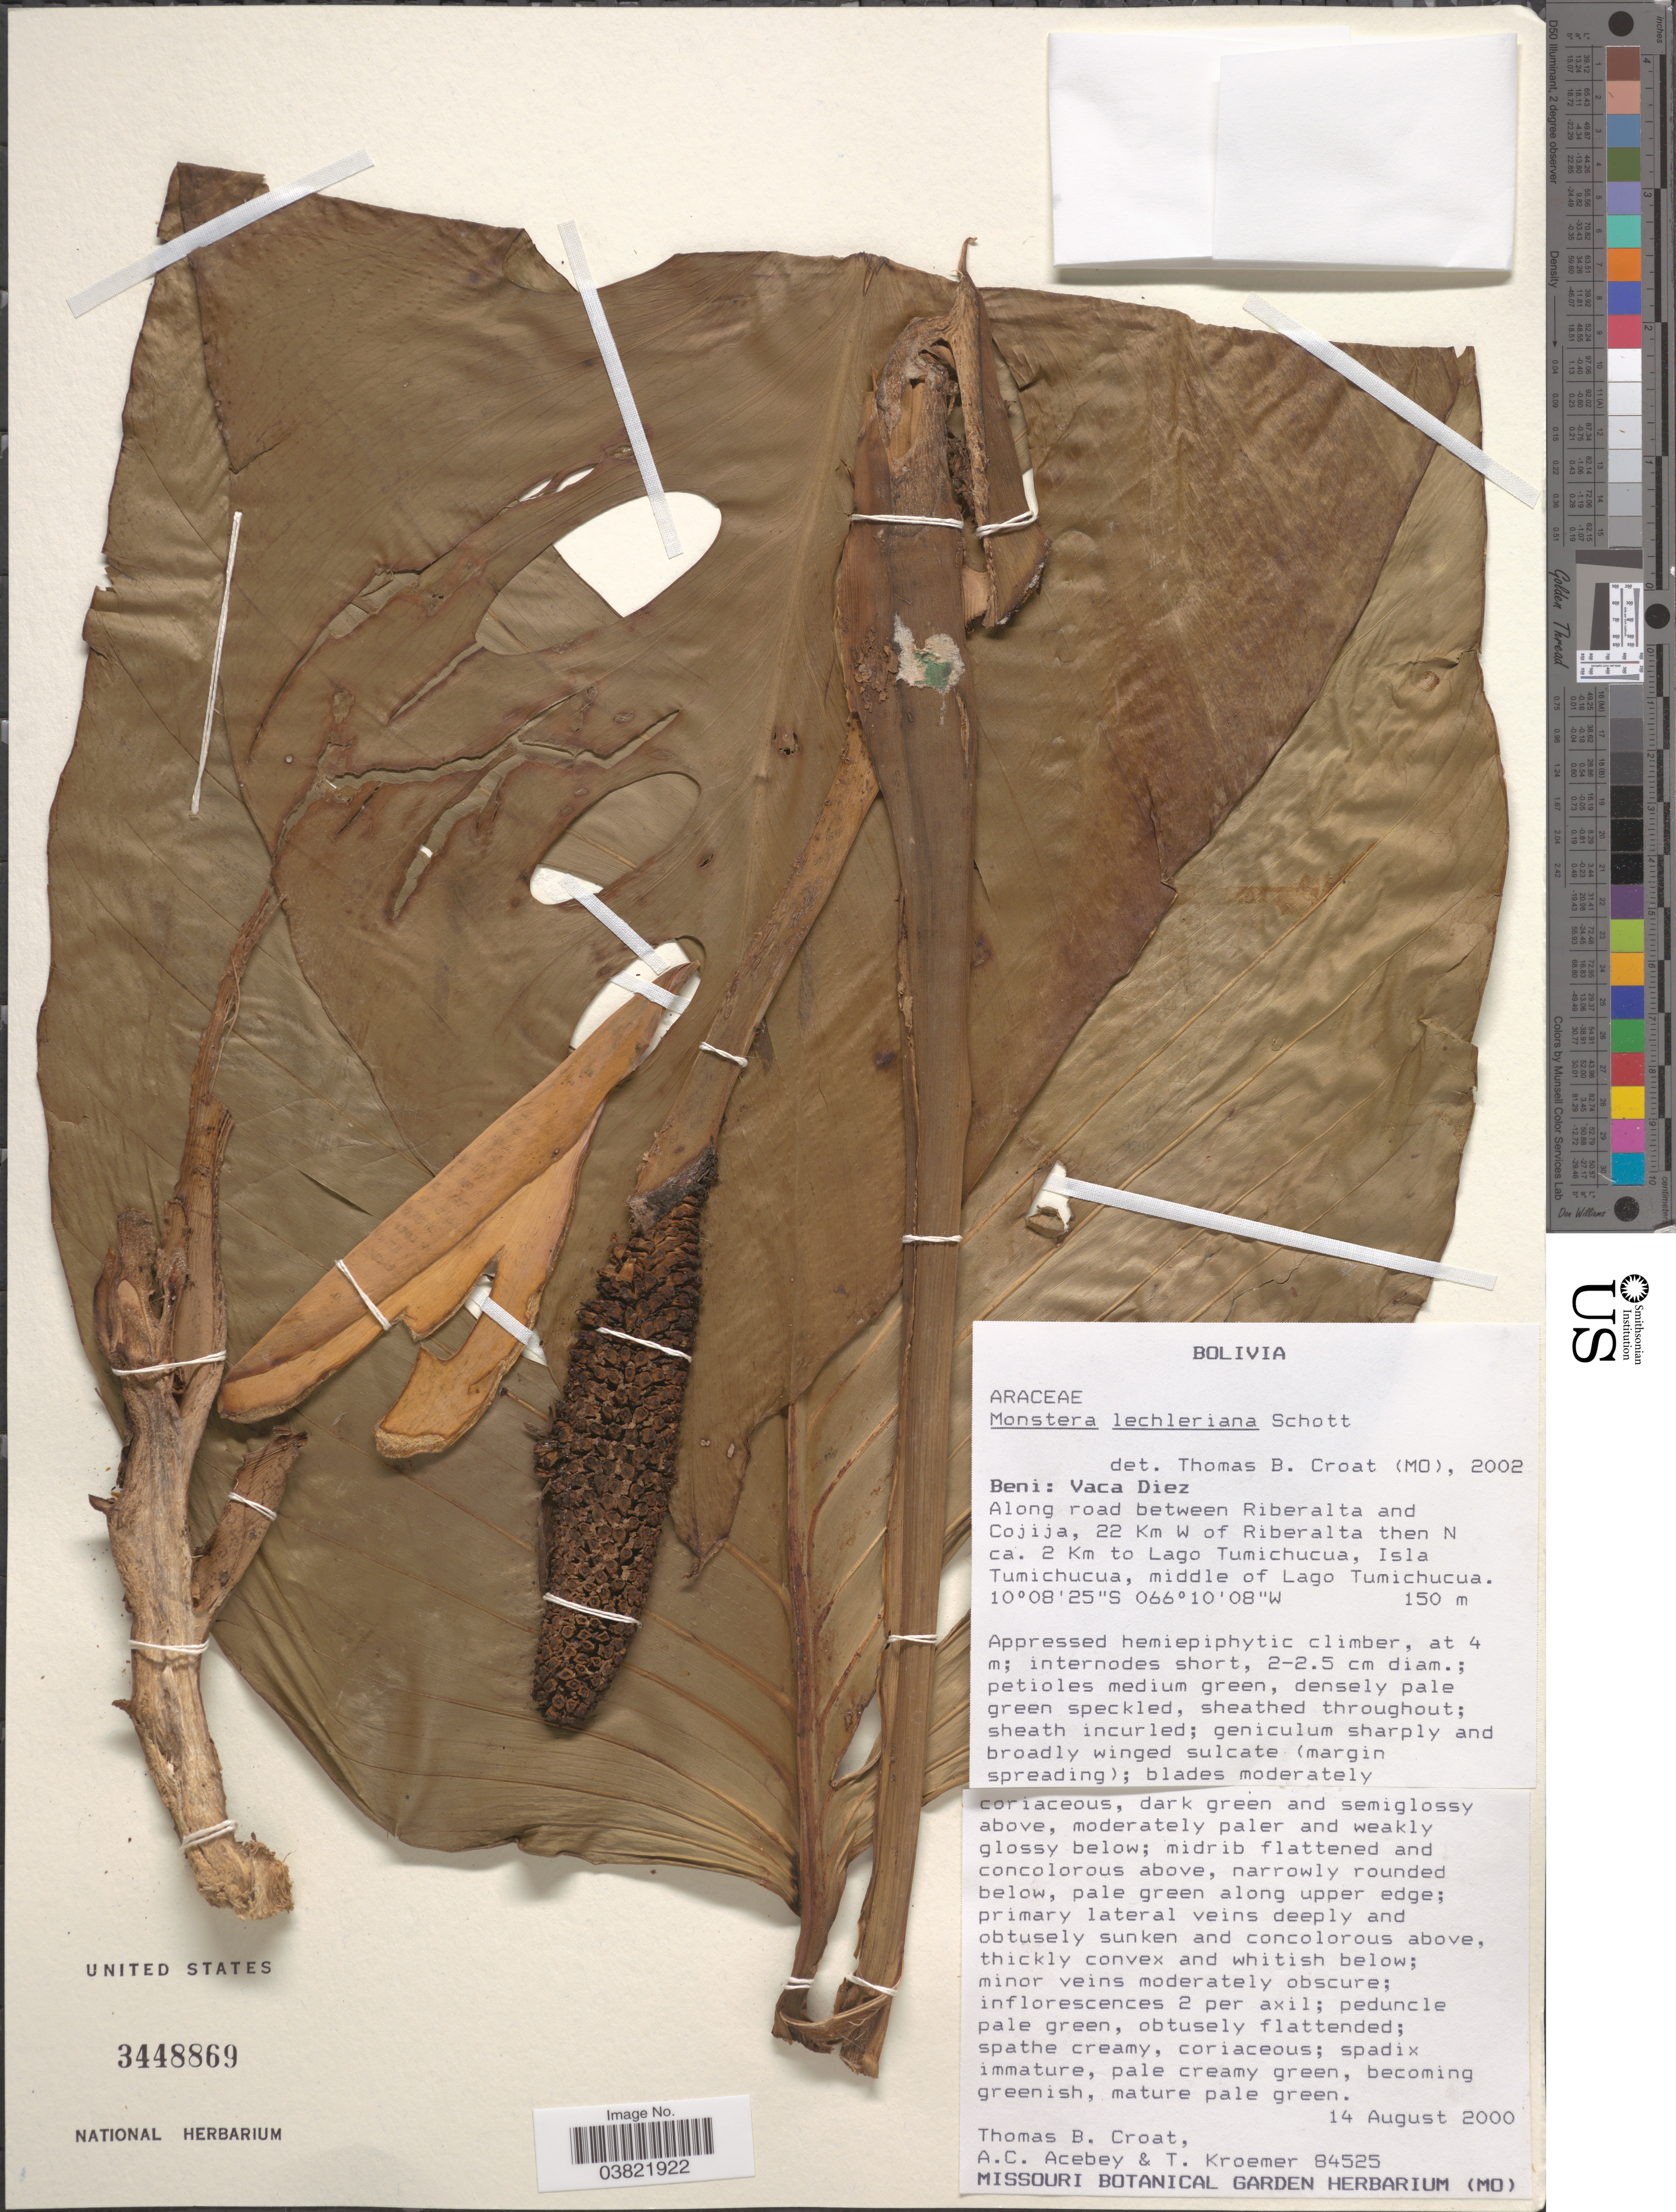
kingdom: Plantae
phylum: Tracheophyta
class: Liliopsida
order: Alismatales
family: Araceae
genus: Monstera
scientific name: Monstera lechleriana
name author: Schott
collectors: T. B. Croat, A. Acebey & T. Krömer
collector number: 84525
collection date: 2000-08-14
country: Bolivia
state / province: Beni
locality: Vaca Diez. Along road between Riberalta and Cojija, 22 Km W of Riberalta then N ca. 2 Km to Lago Tumichucua, Isla Tumichucua, middle of Lago Tumichucua.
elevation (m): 150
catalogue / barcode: US 3448869